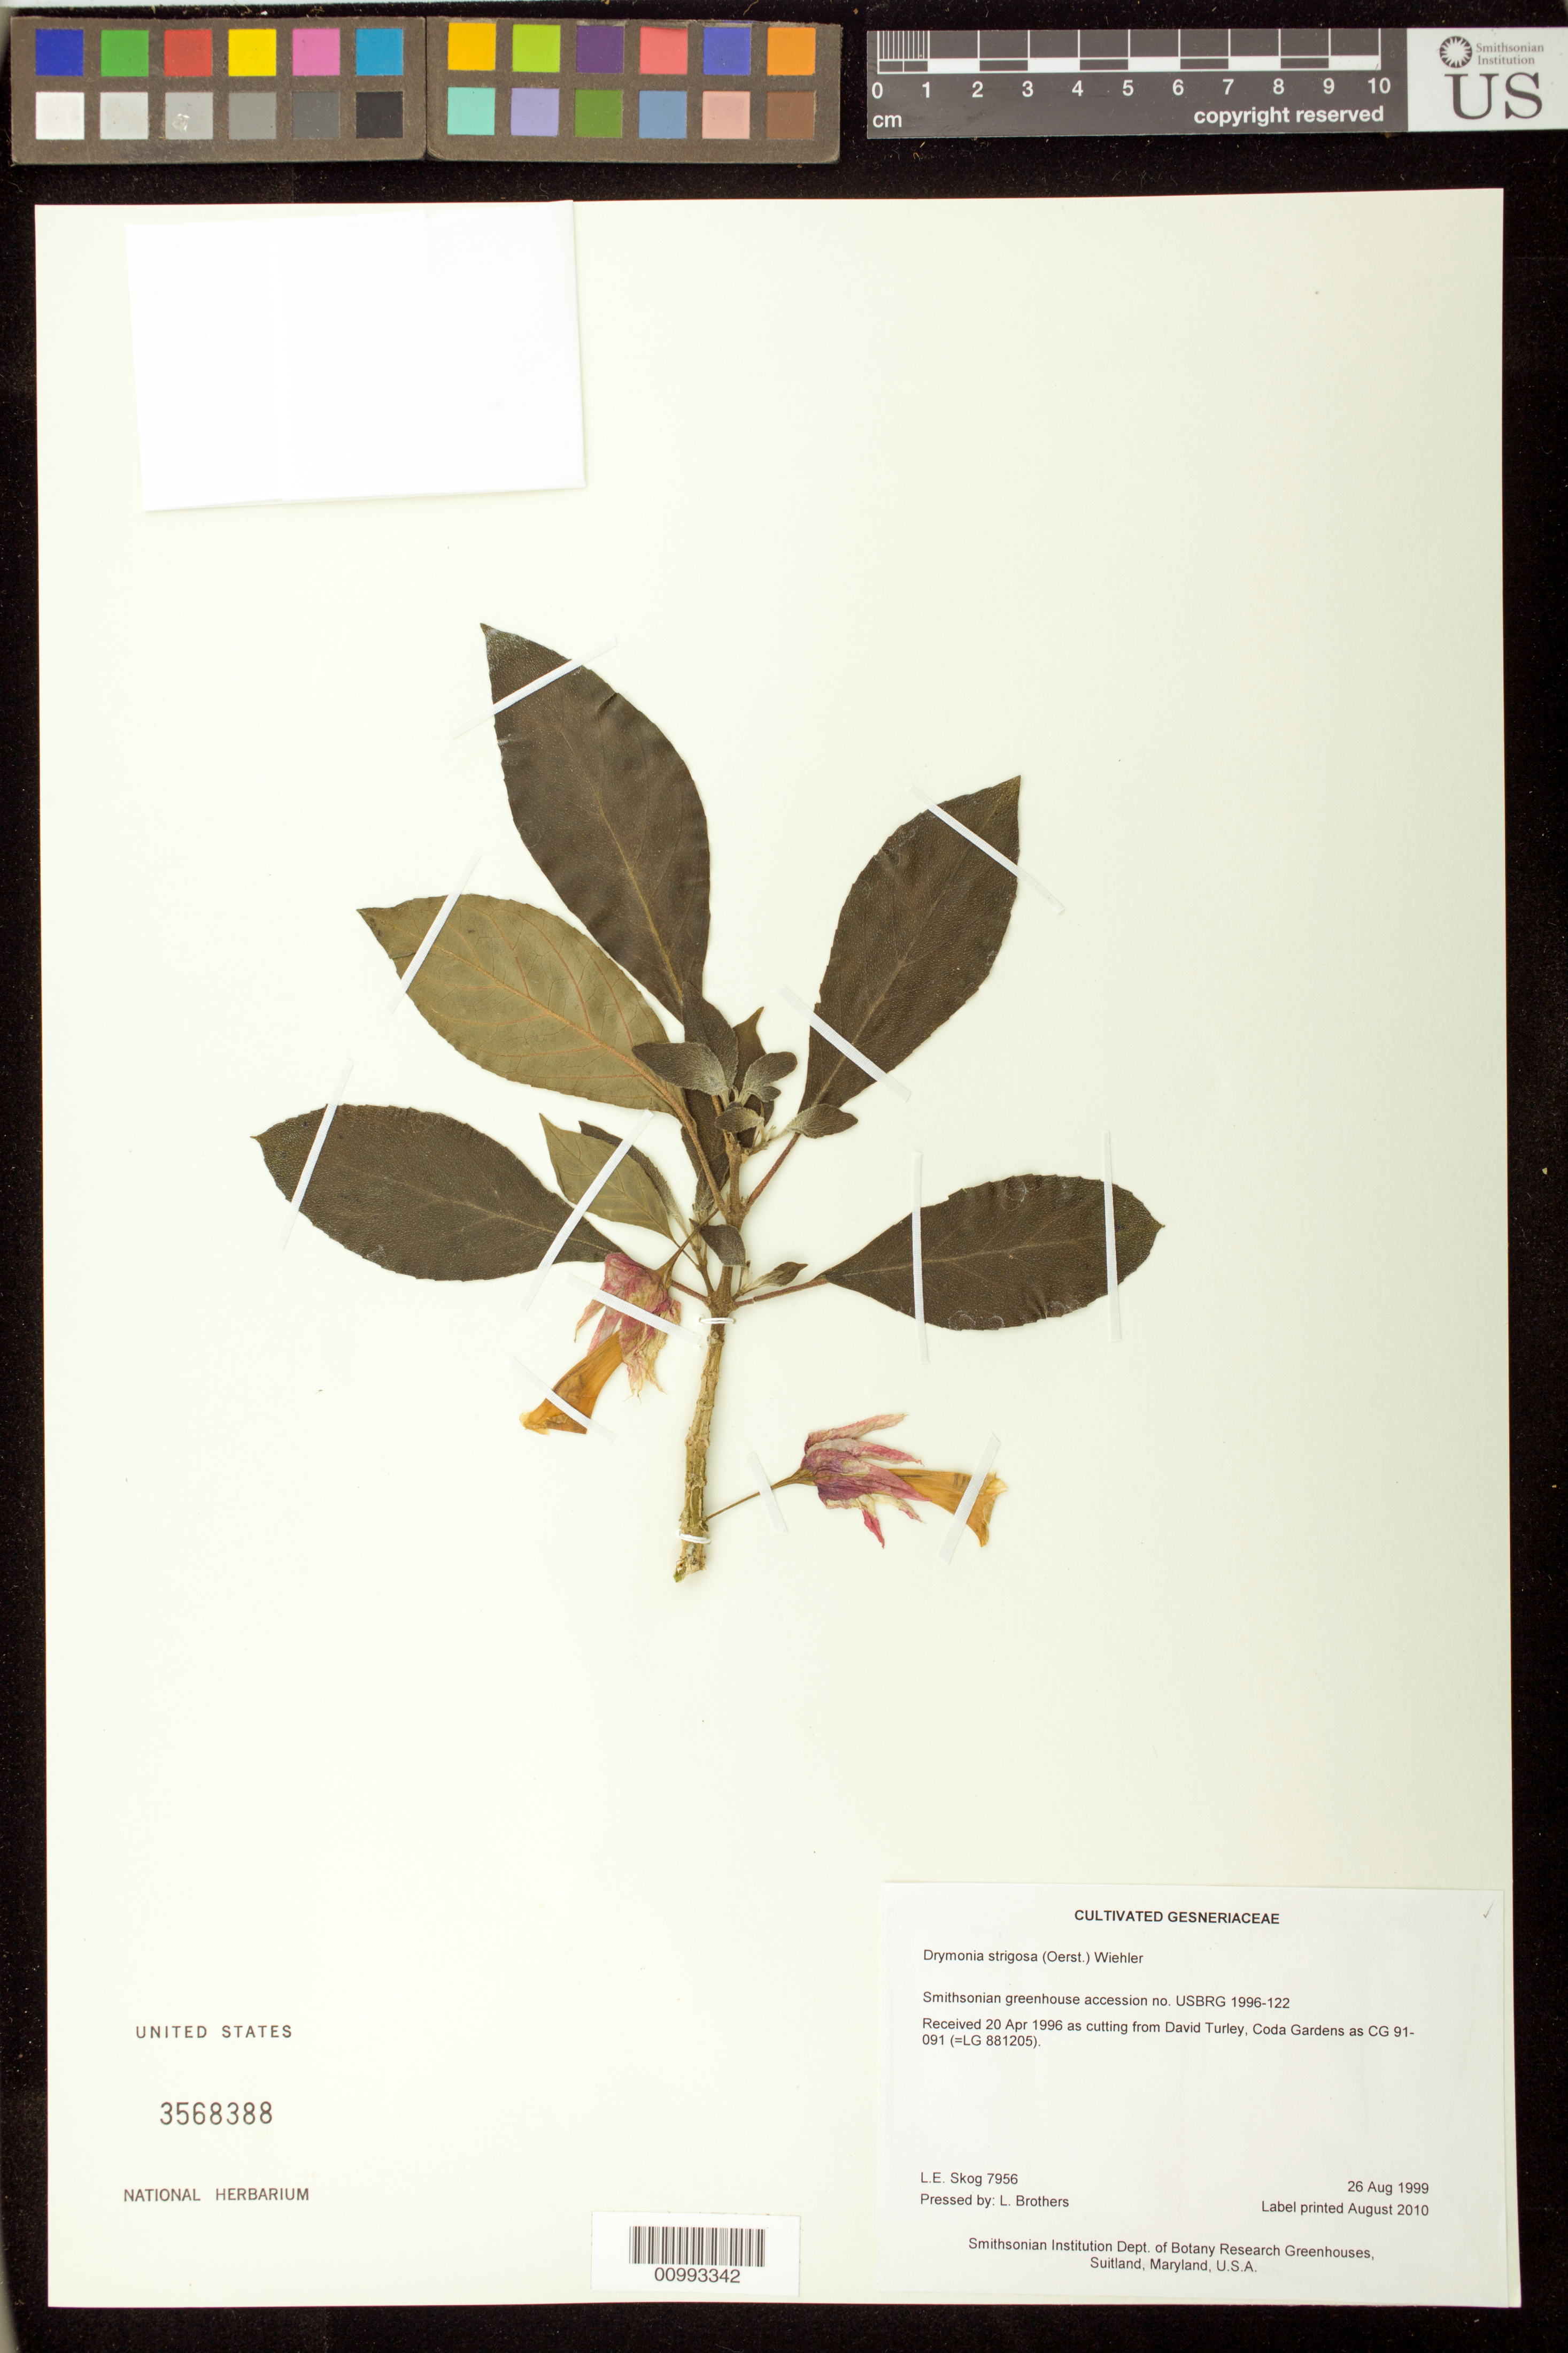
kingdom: Plantae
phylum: Tracheophyta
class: Magnoliopsida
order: Lamiales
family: Gesneriaceae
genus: Drymonia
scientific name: Drymonia strigosa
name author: (Oerst.) Wiehler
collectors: L. E. Skog & L. Brothers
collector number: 7956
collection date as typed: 26 Aug 1999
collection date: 1999-08-26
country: United States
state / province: Maryland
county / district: Prince George's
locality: Smithsonian Institution Dept. of Botany Research Greenhouses, Suitland, Maryland, U.S.A.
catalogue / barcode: US 3568388